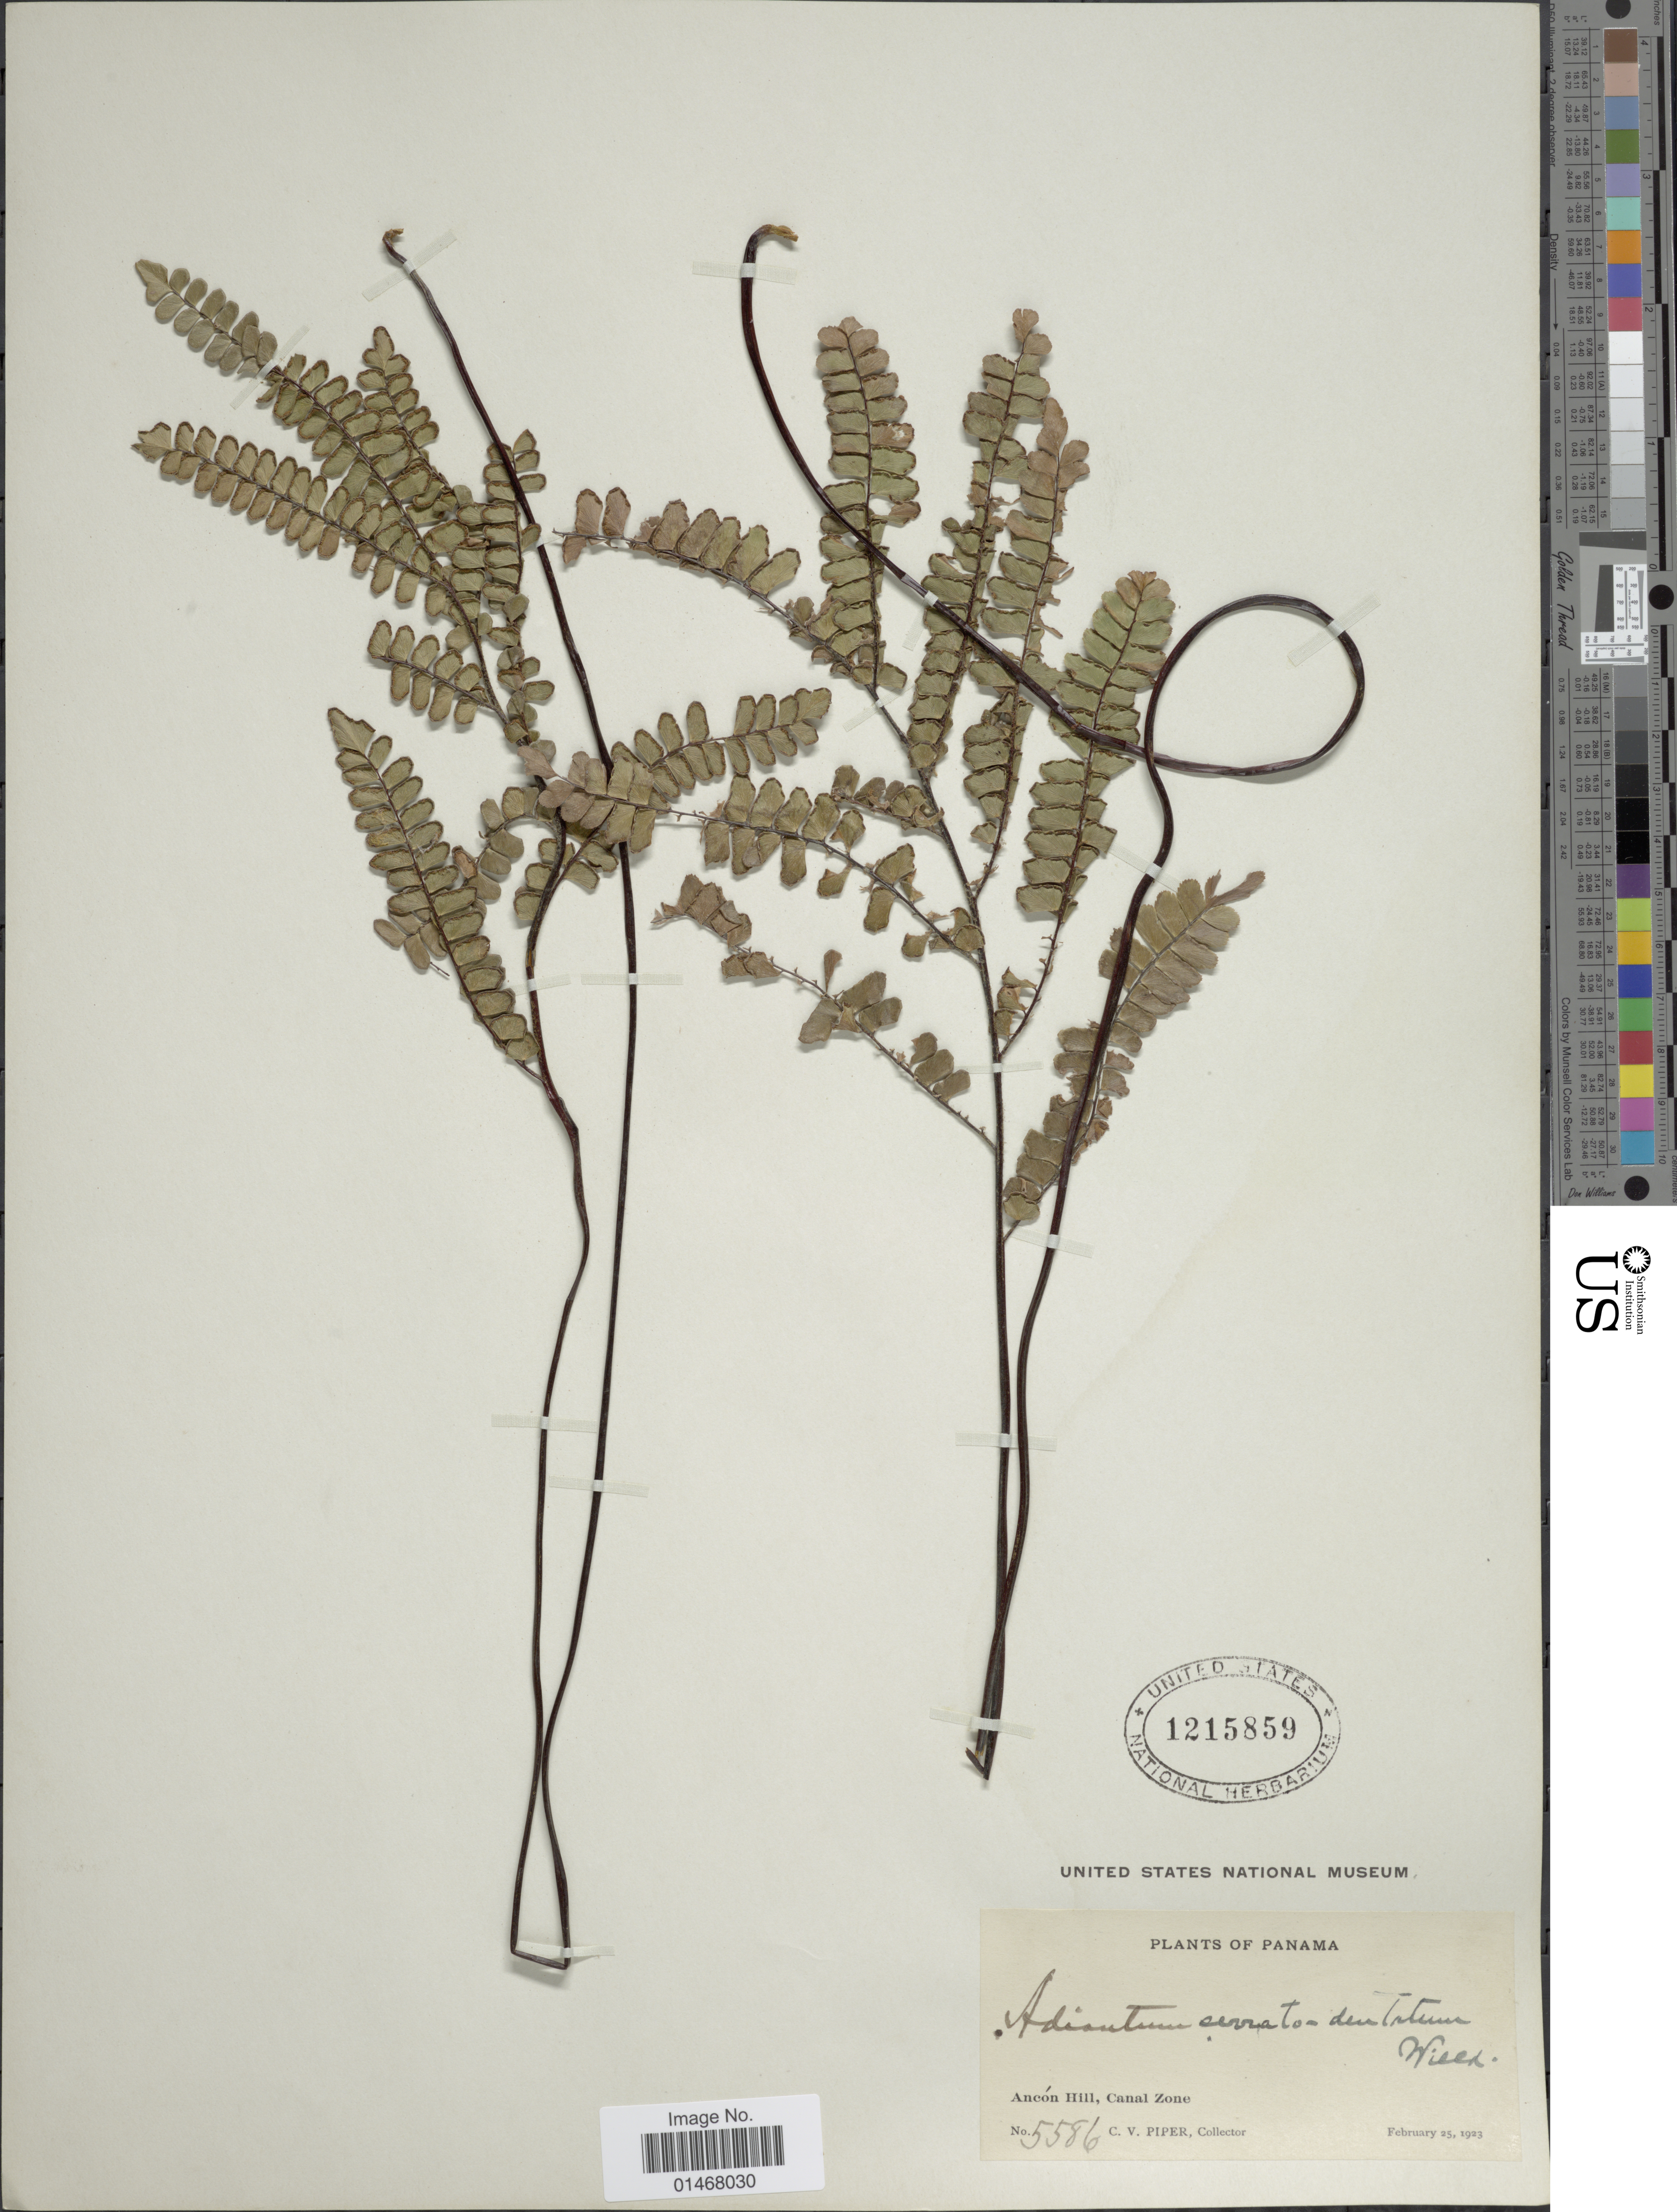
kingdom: Plantae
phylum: Tracheophyta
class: Polypodiopsida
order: Polypodiales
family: Pteridaceae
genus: Adiantum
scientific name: Adiantum serratodentatum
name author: Humb. & Bonpl. ex Willd.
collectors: C. V. Piper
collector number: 5586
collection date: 1923-02-25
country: Panama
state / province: Colón / Panamá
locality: Ancón Hill, Canal Zone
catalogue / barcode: US 1215859